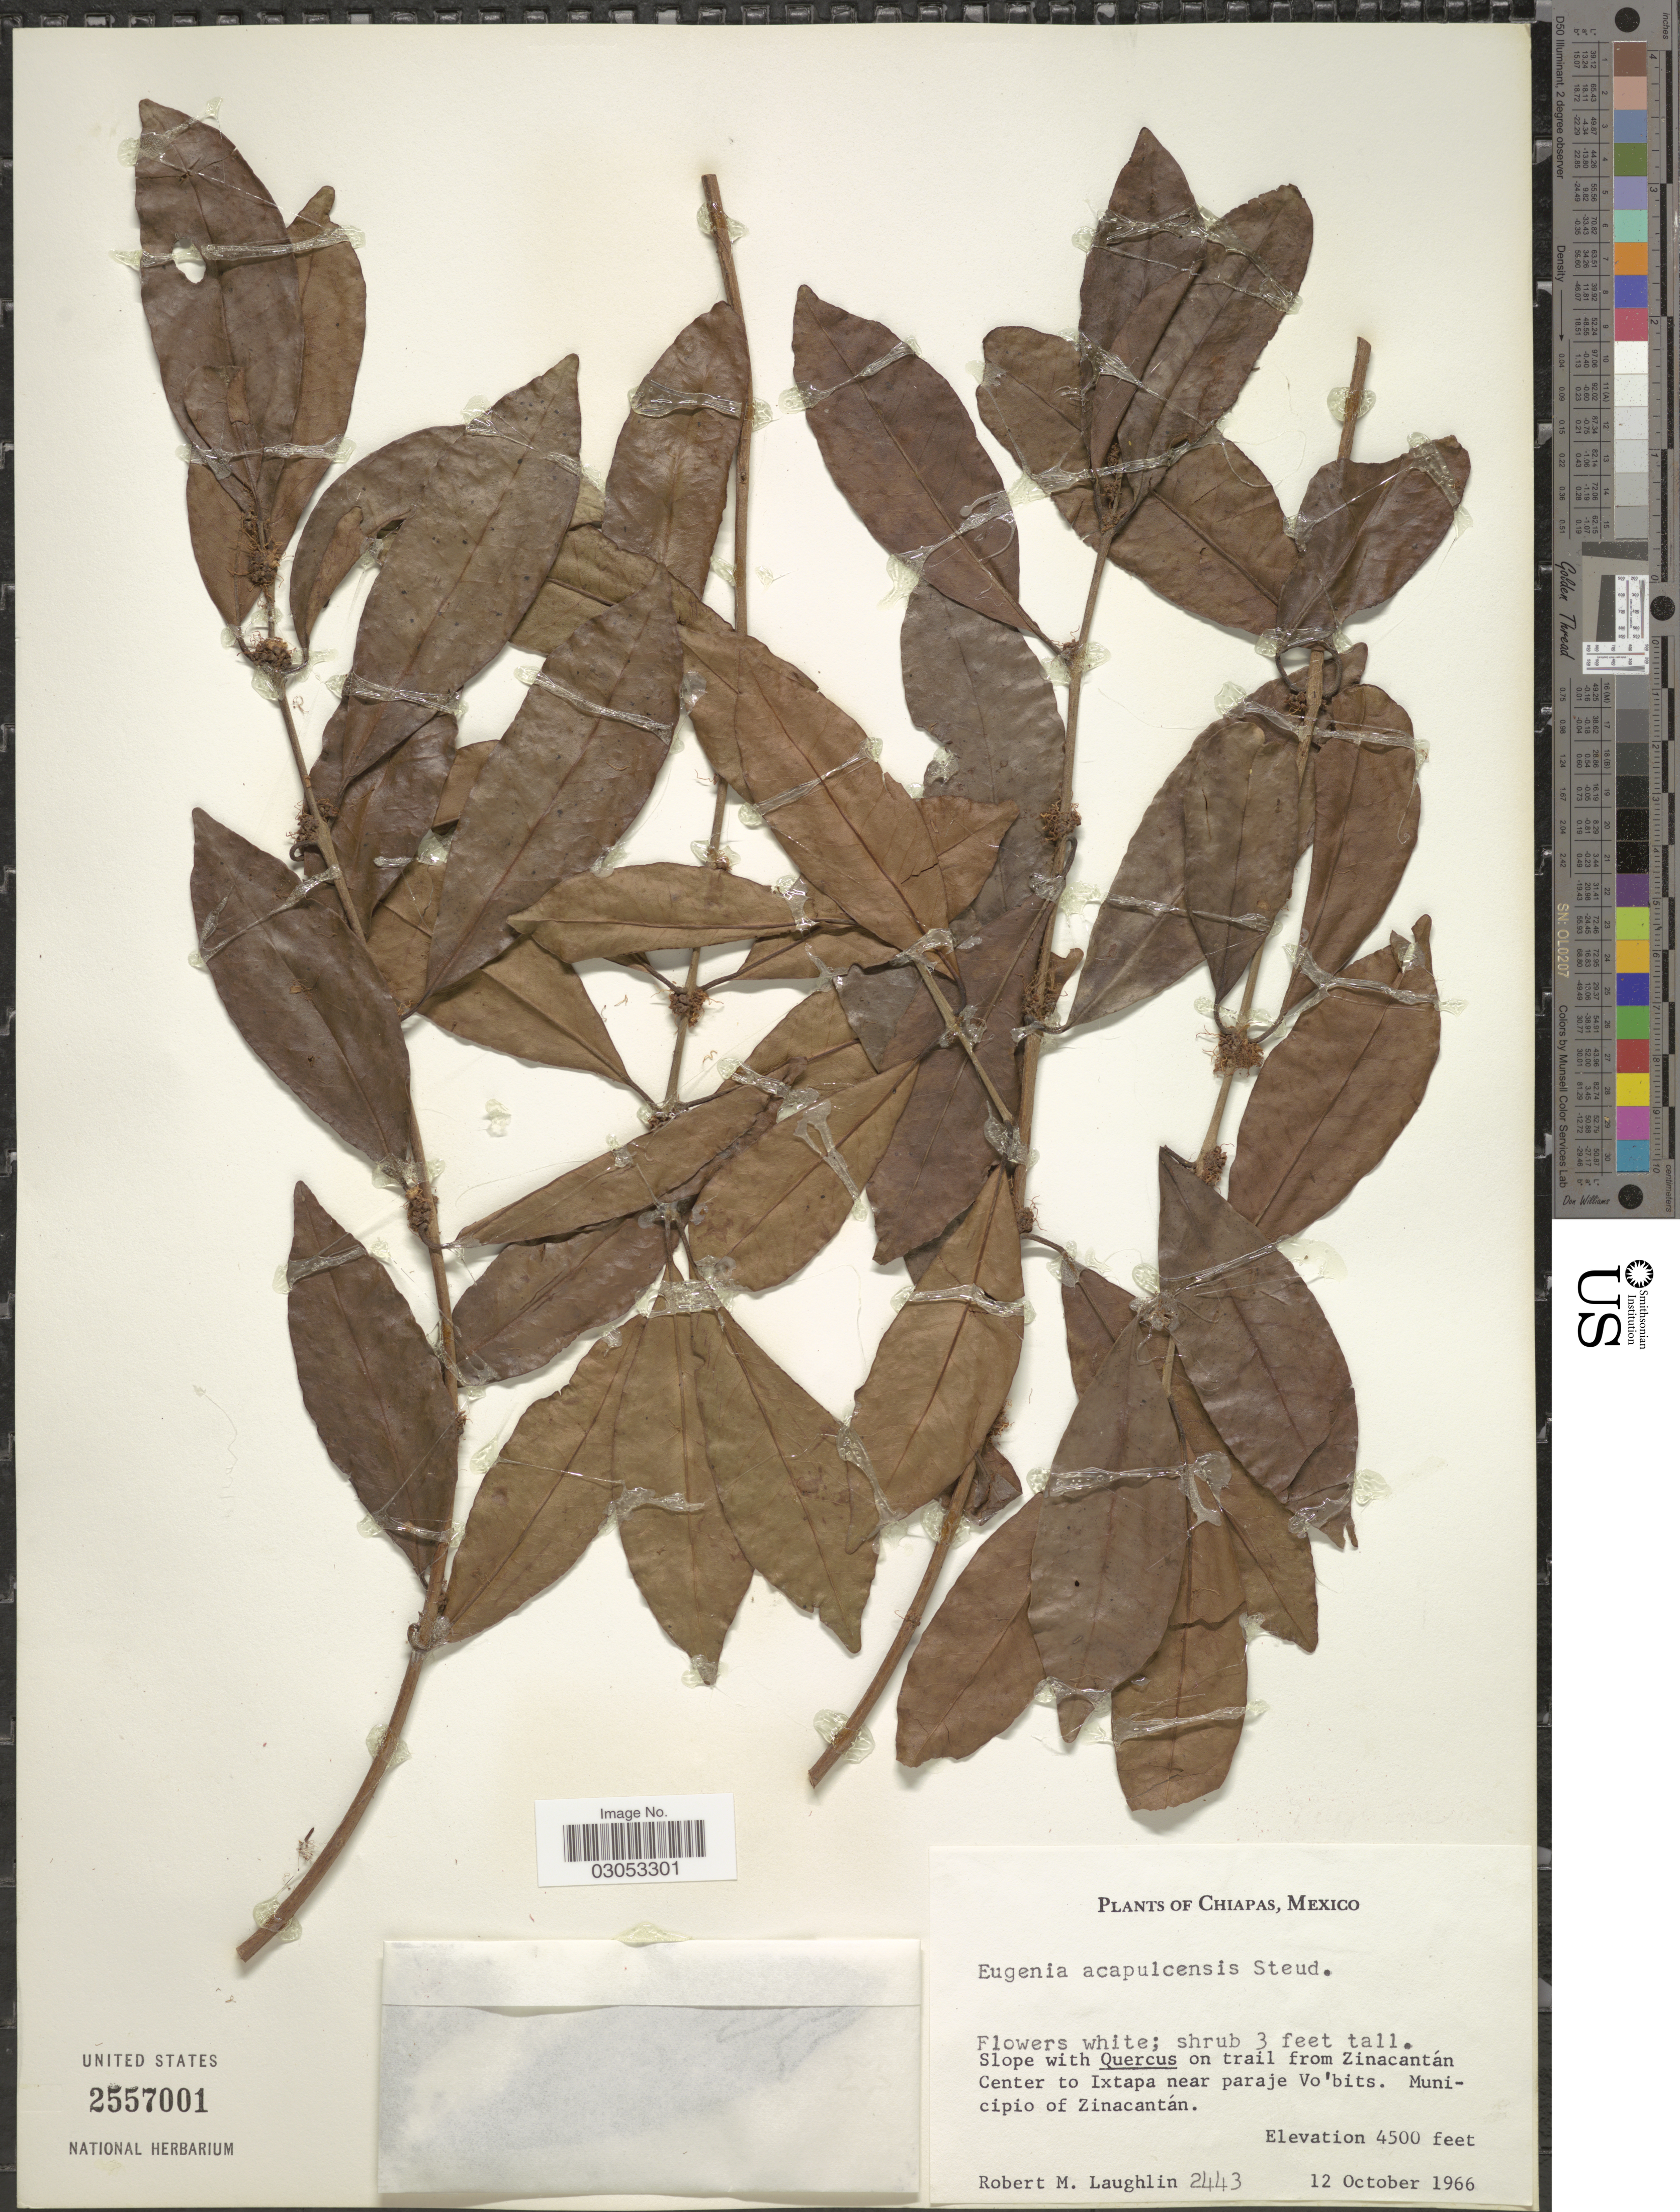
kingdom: Plantae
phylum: Tracheophyta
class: Magnoliopsida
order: Myrtales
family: Myrtaceae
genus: Eugenia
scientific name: Eugenia acapulcensis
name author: Steud.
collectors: R. M. Laughlin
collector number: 2443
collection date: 1966-10-12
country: Mexico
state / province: Chiapas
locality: On trail from Zinacantán Center to Ixtapa near paraje Vo'bits, Municipio of Zinacantán.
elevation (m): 1372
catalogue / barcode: US 2557001